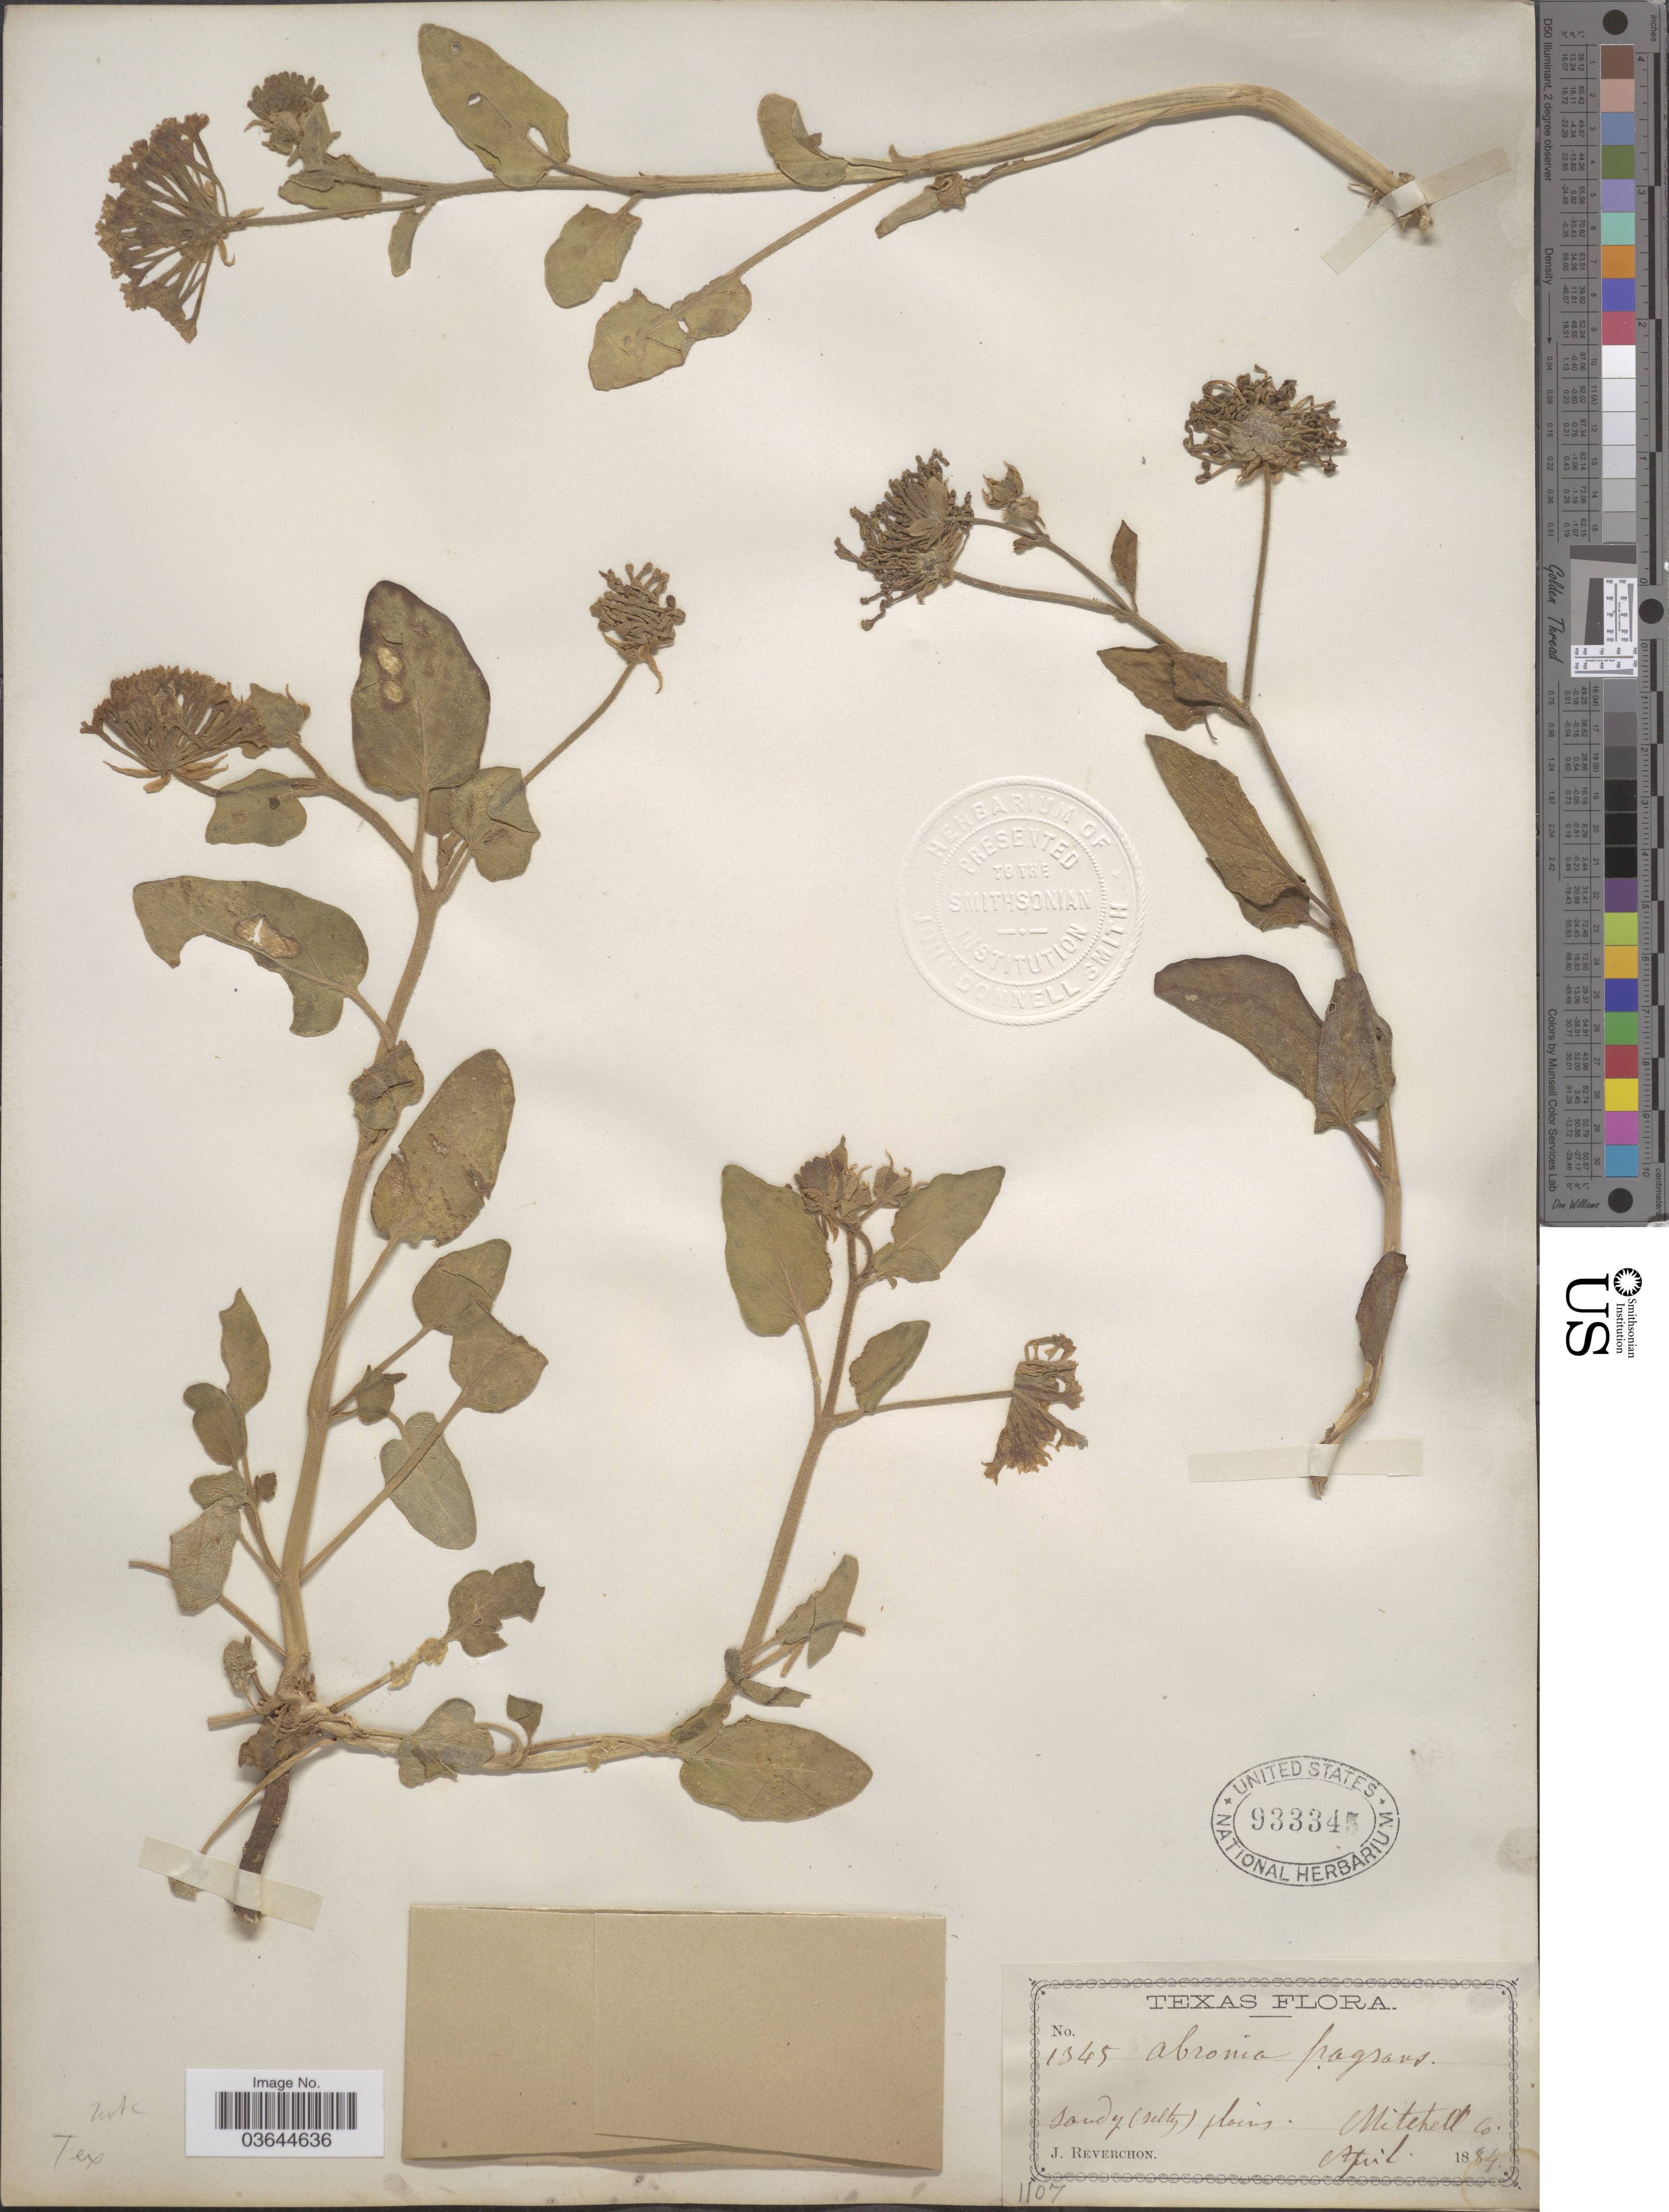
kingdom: Plantae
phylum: Tracheophyta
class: Magnoliopsida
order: Caryophyllales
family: Nyctaginaceae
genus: Abronia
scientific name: Abronia fragrans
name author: Nutt. ex Hook.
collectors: J. Reverchon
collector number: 1345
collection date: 1884-04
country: United States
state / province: Texas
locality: Mitchell Co.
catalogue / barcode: US 933345